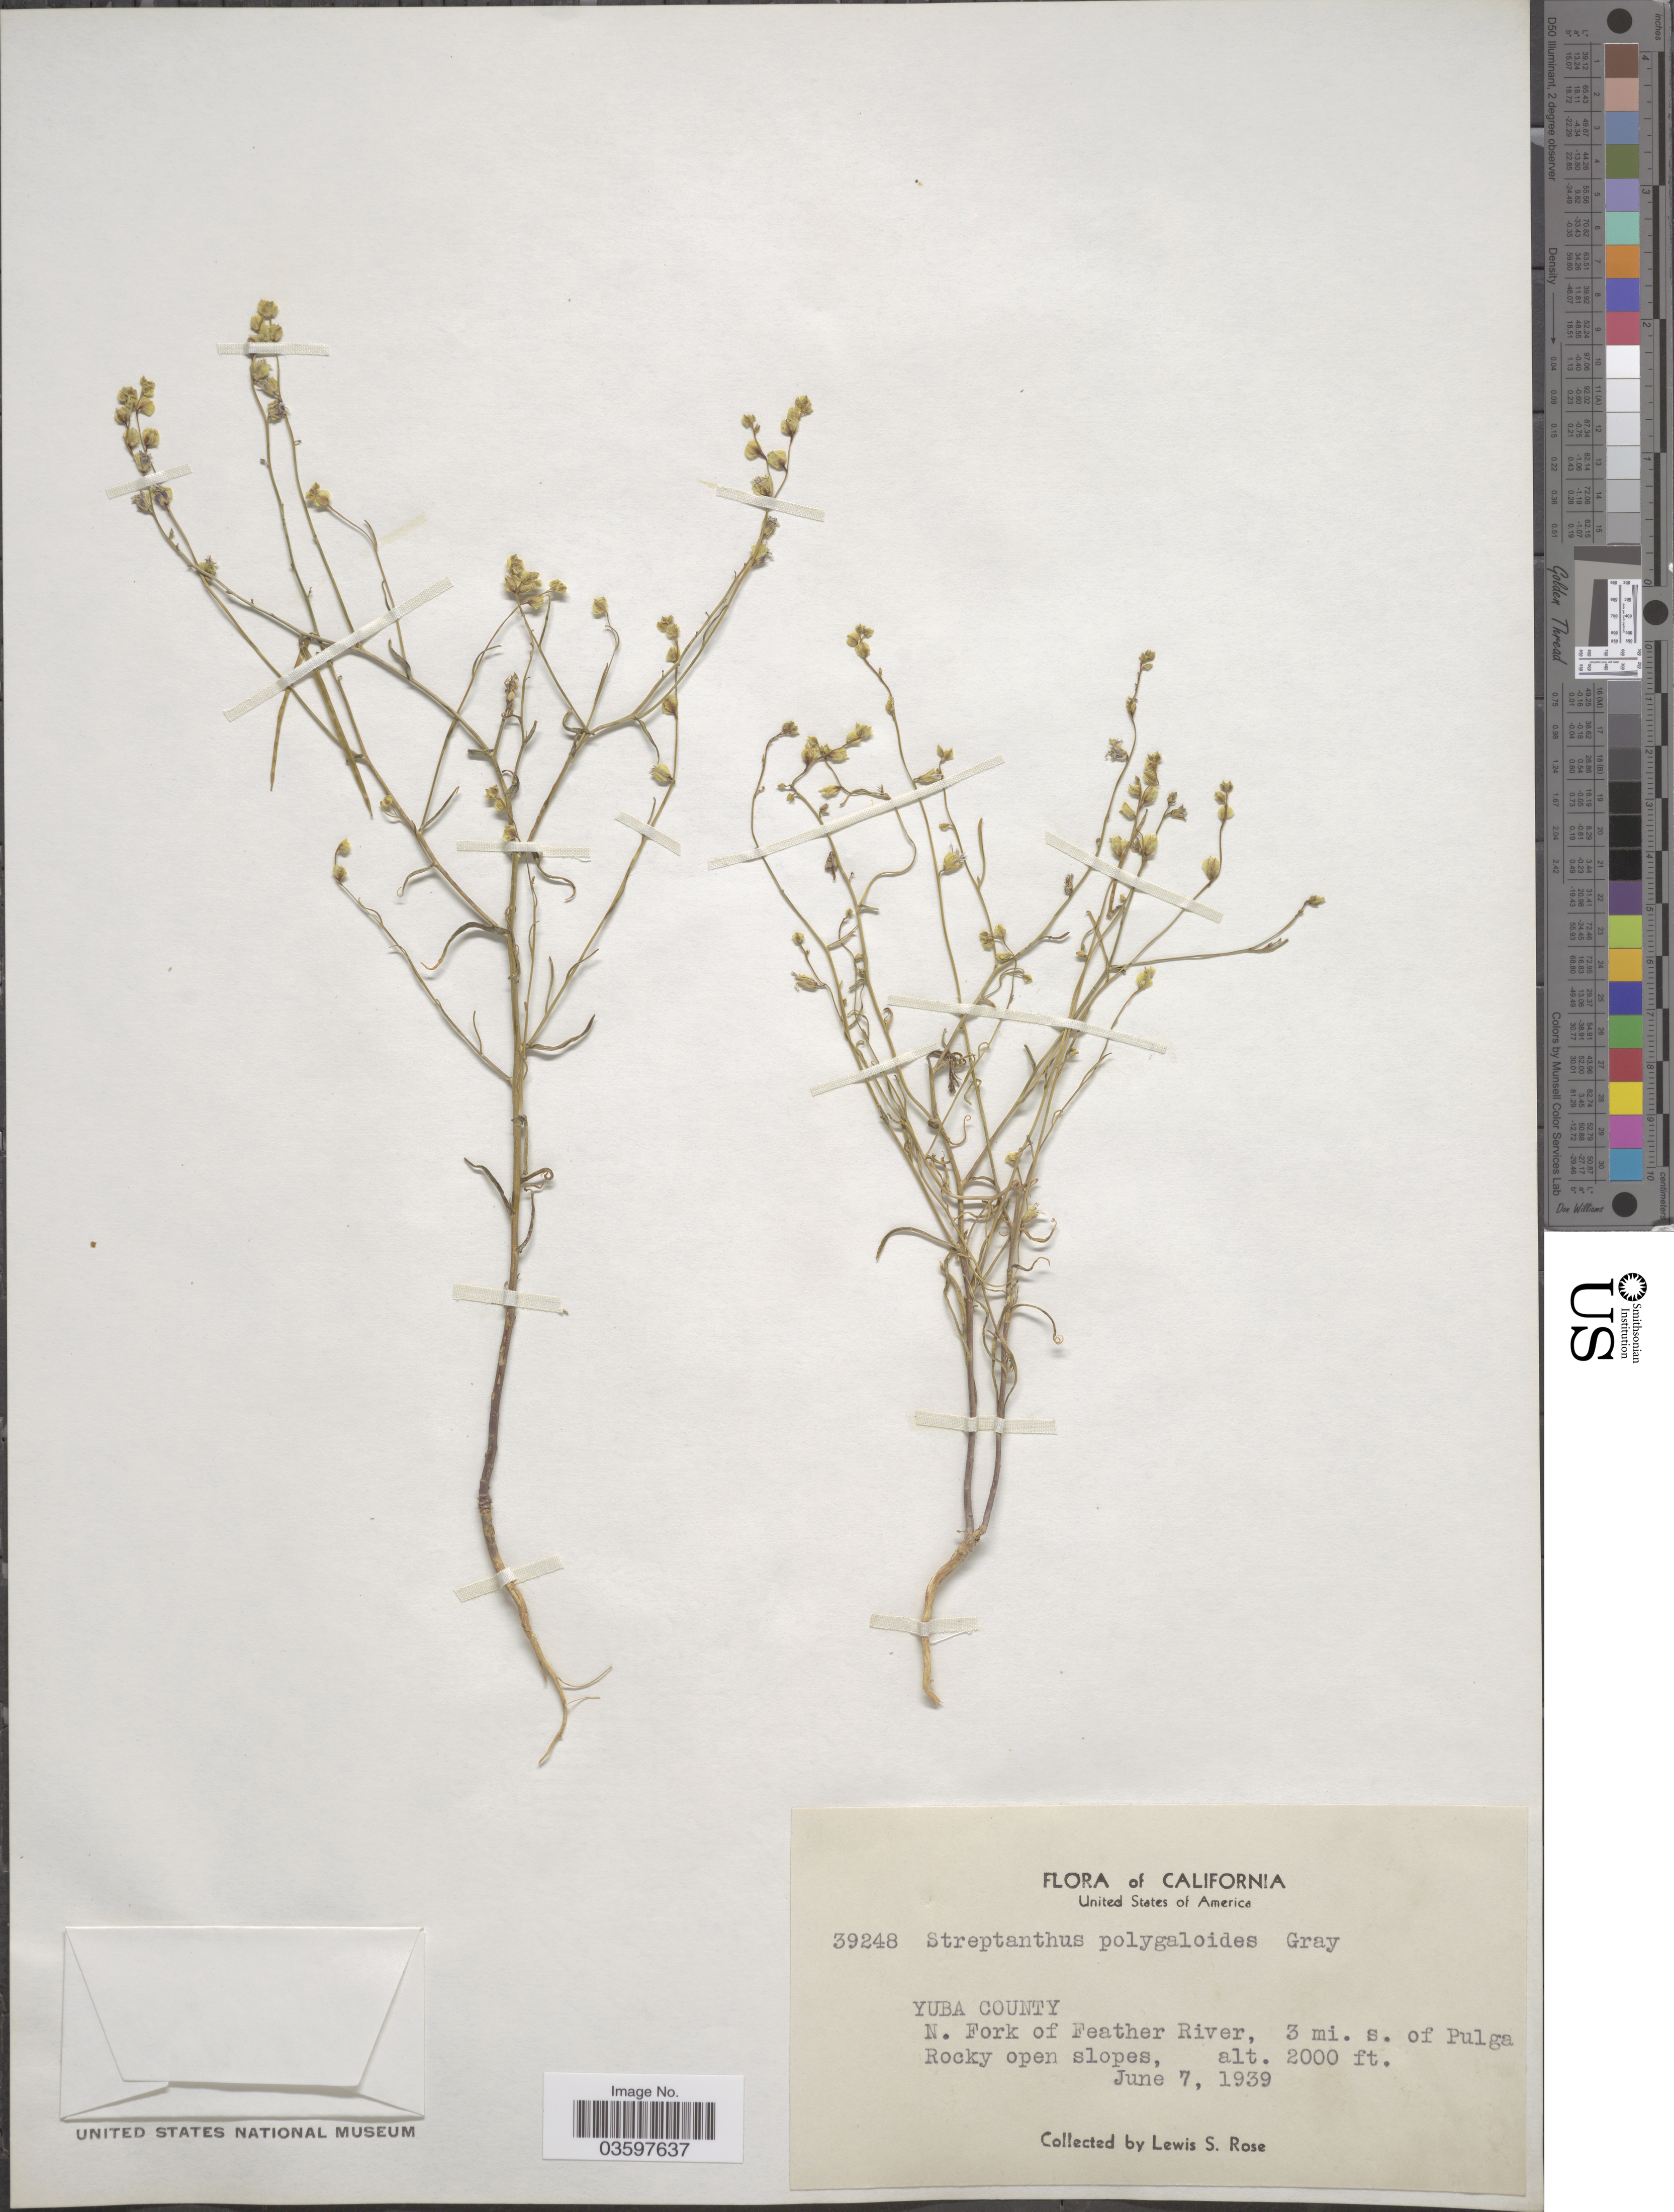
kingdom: Plantae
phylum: Tracheophyta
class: Magnoliopsida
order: Brassicales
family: Brassicaceae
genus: Streptanthus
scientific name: Streptanthus polygaloides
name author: A. Gray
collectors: L. S. Rose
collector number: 39248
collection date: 1939-06-07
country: United States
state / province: California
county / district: Yuba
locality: Yuba County. N. Fork of Feather River, 3 mi. s. of Pulga Rocky open slopes.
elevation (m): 610